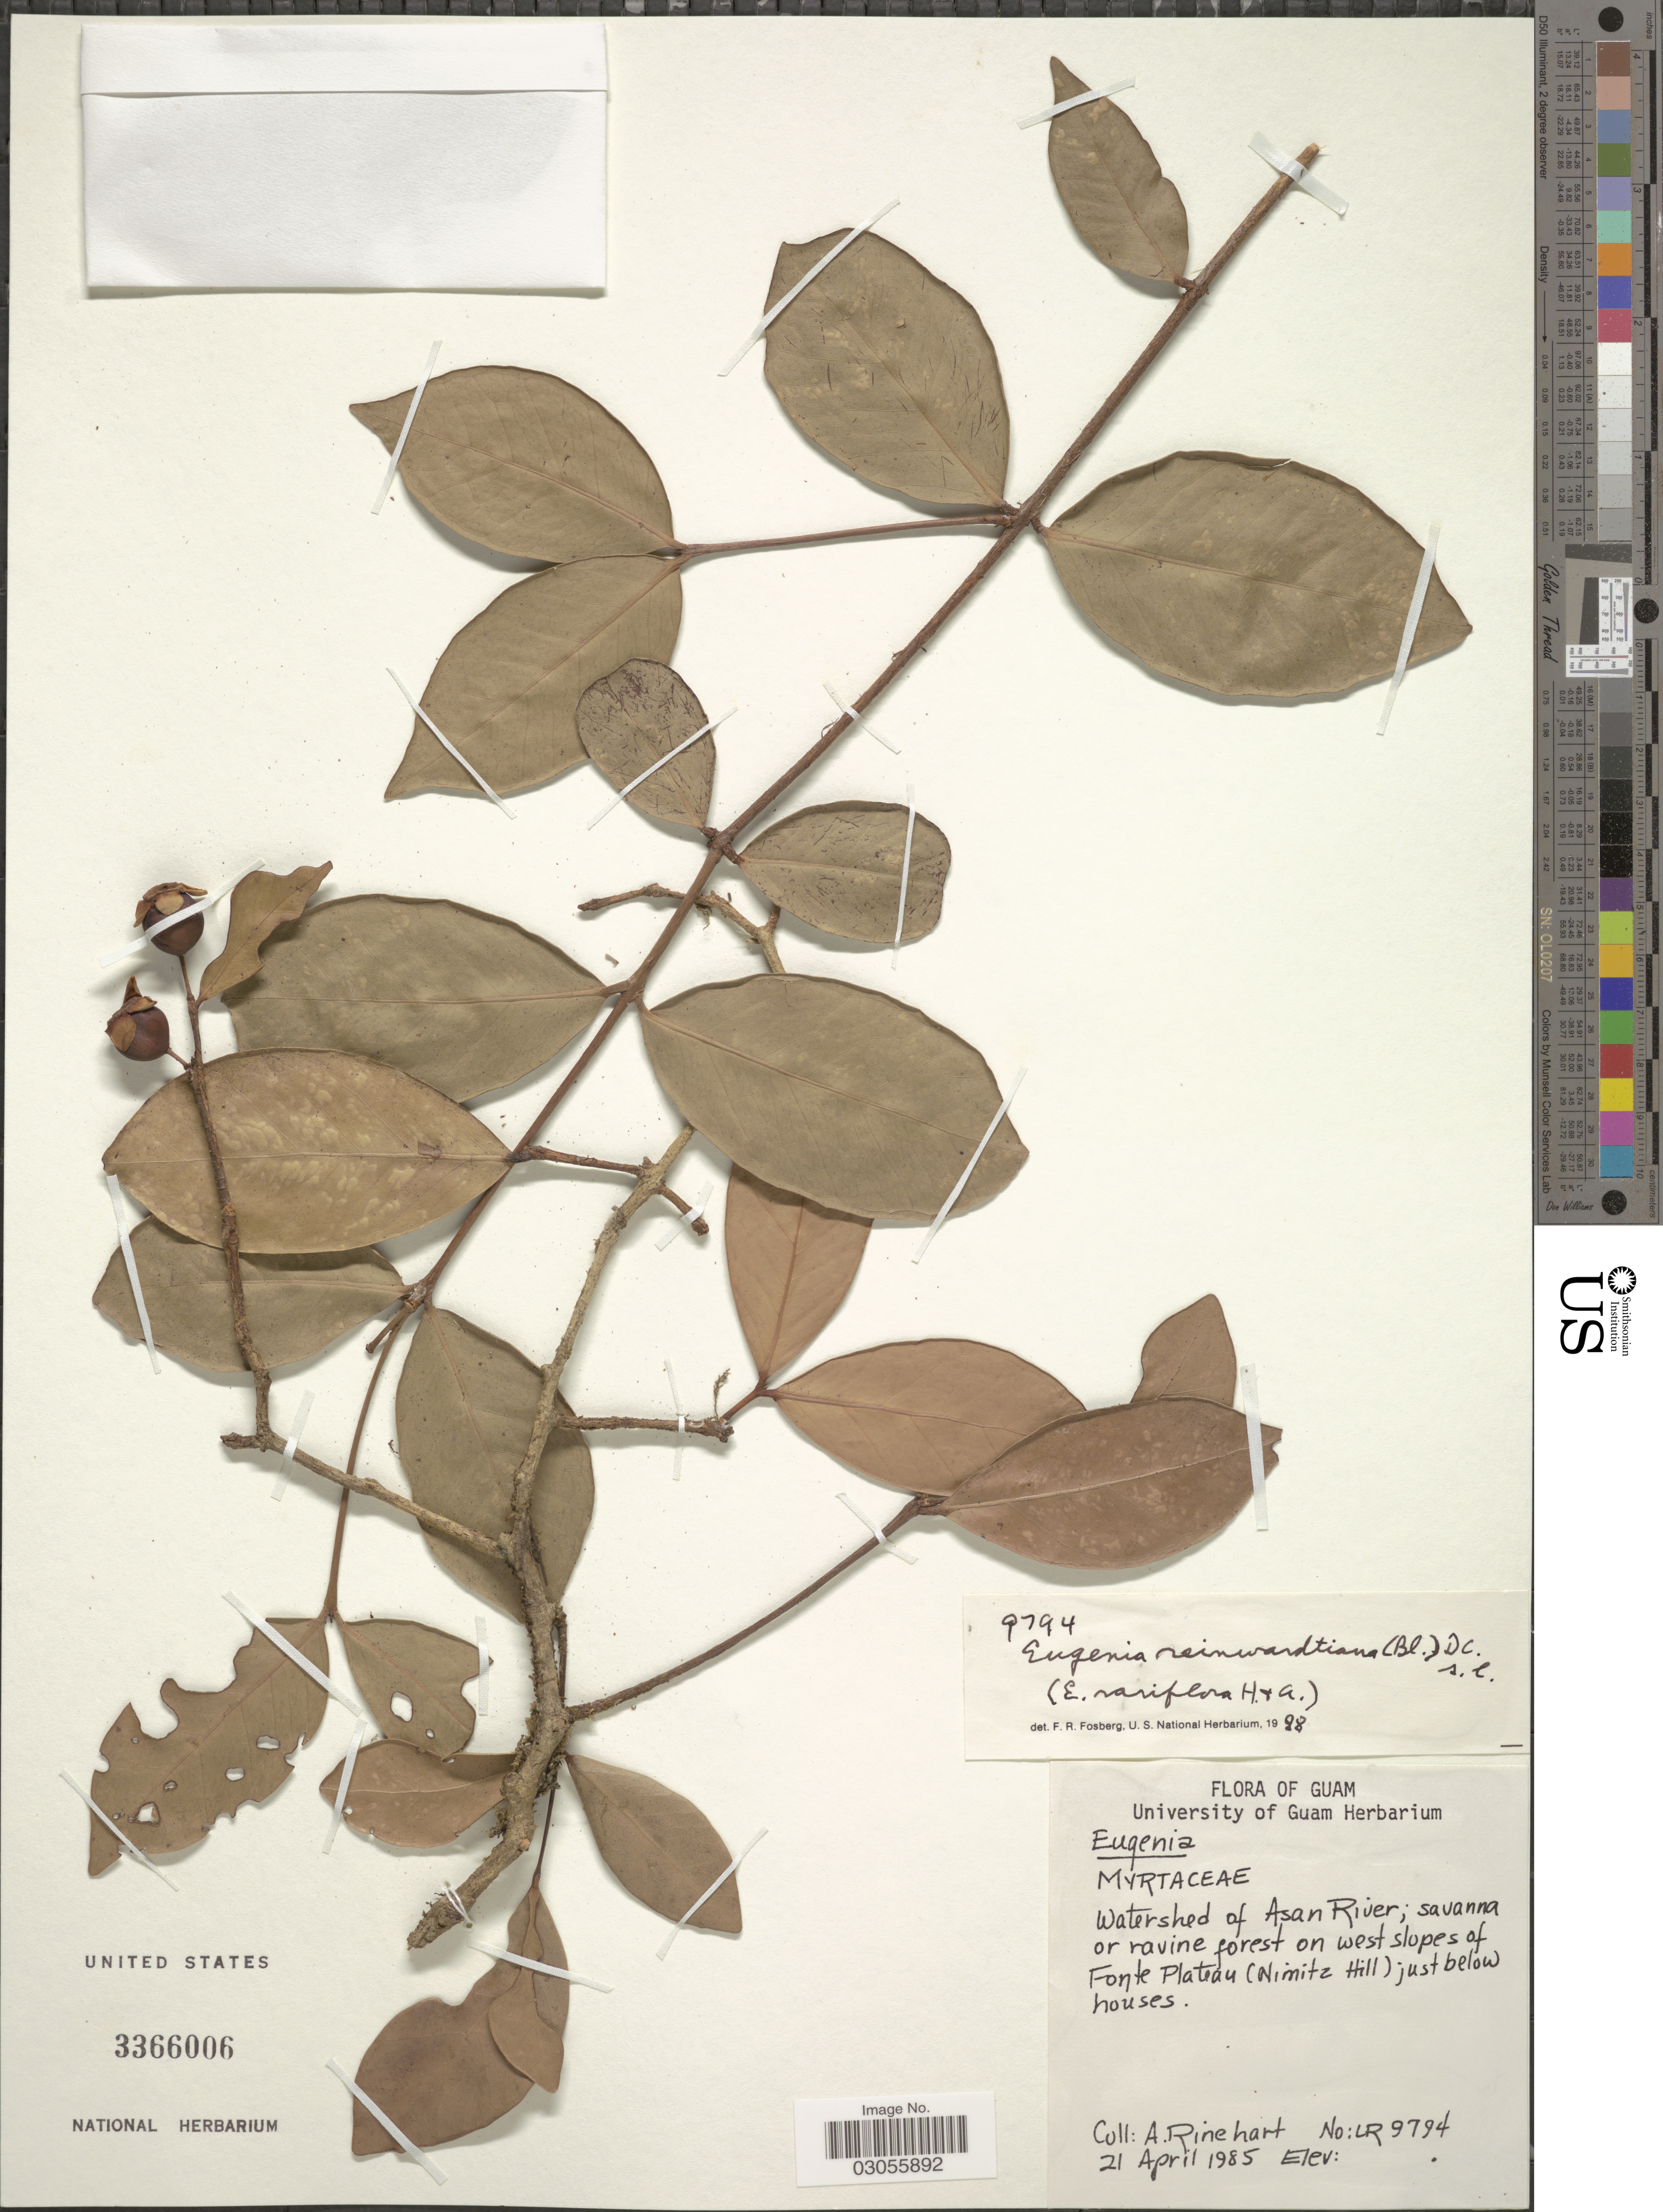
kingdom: Plantae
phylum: Tracheophyta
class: Magnoliopsida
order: Myrtales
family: Myrtaceae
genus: Eugenia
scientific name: Eugenia reinwardtiana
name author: (Blume) DC.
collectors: A. Rinehart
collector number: LR9794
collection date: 1985-04-21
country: Guam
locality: Watershed of Asan River; savanna or ravine forest on west slopes of Fonte Plateau (Nimitz Hill) just below houses.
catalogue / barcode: US 3366006